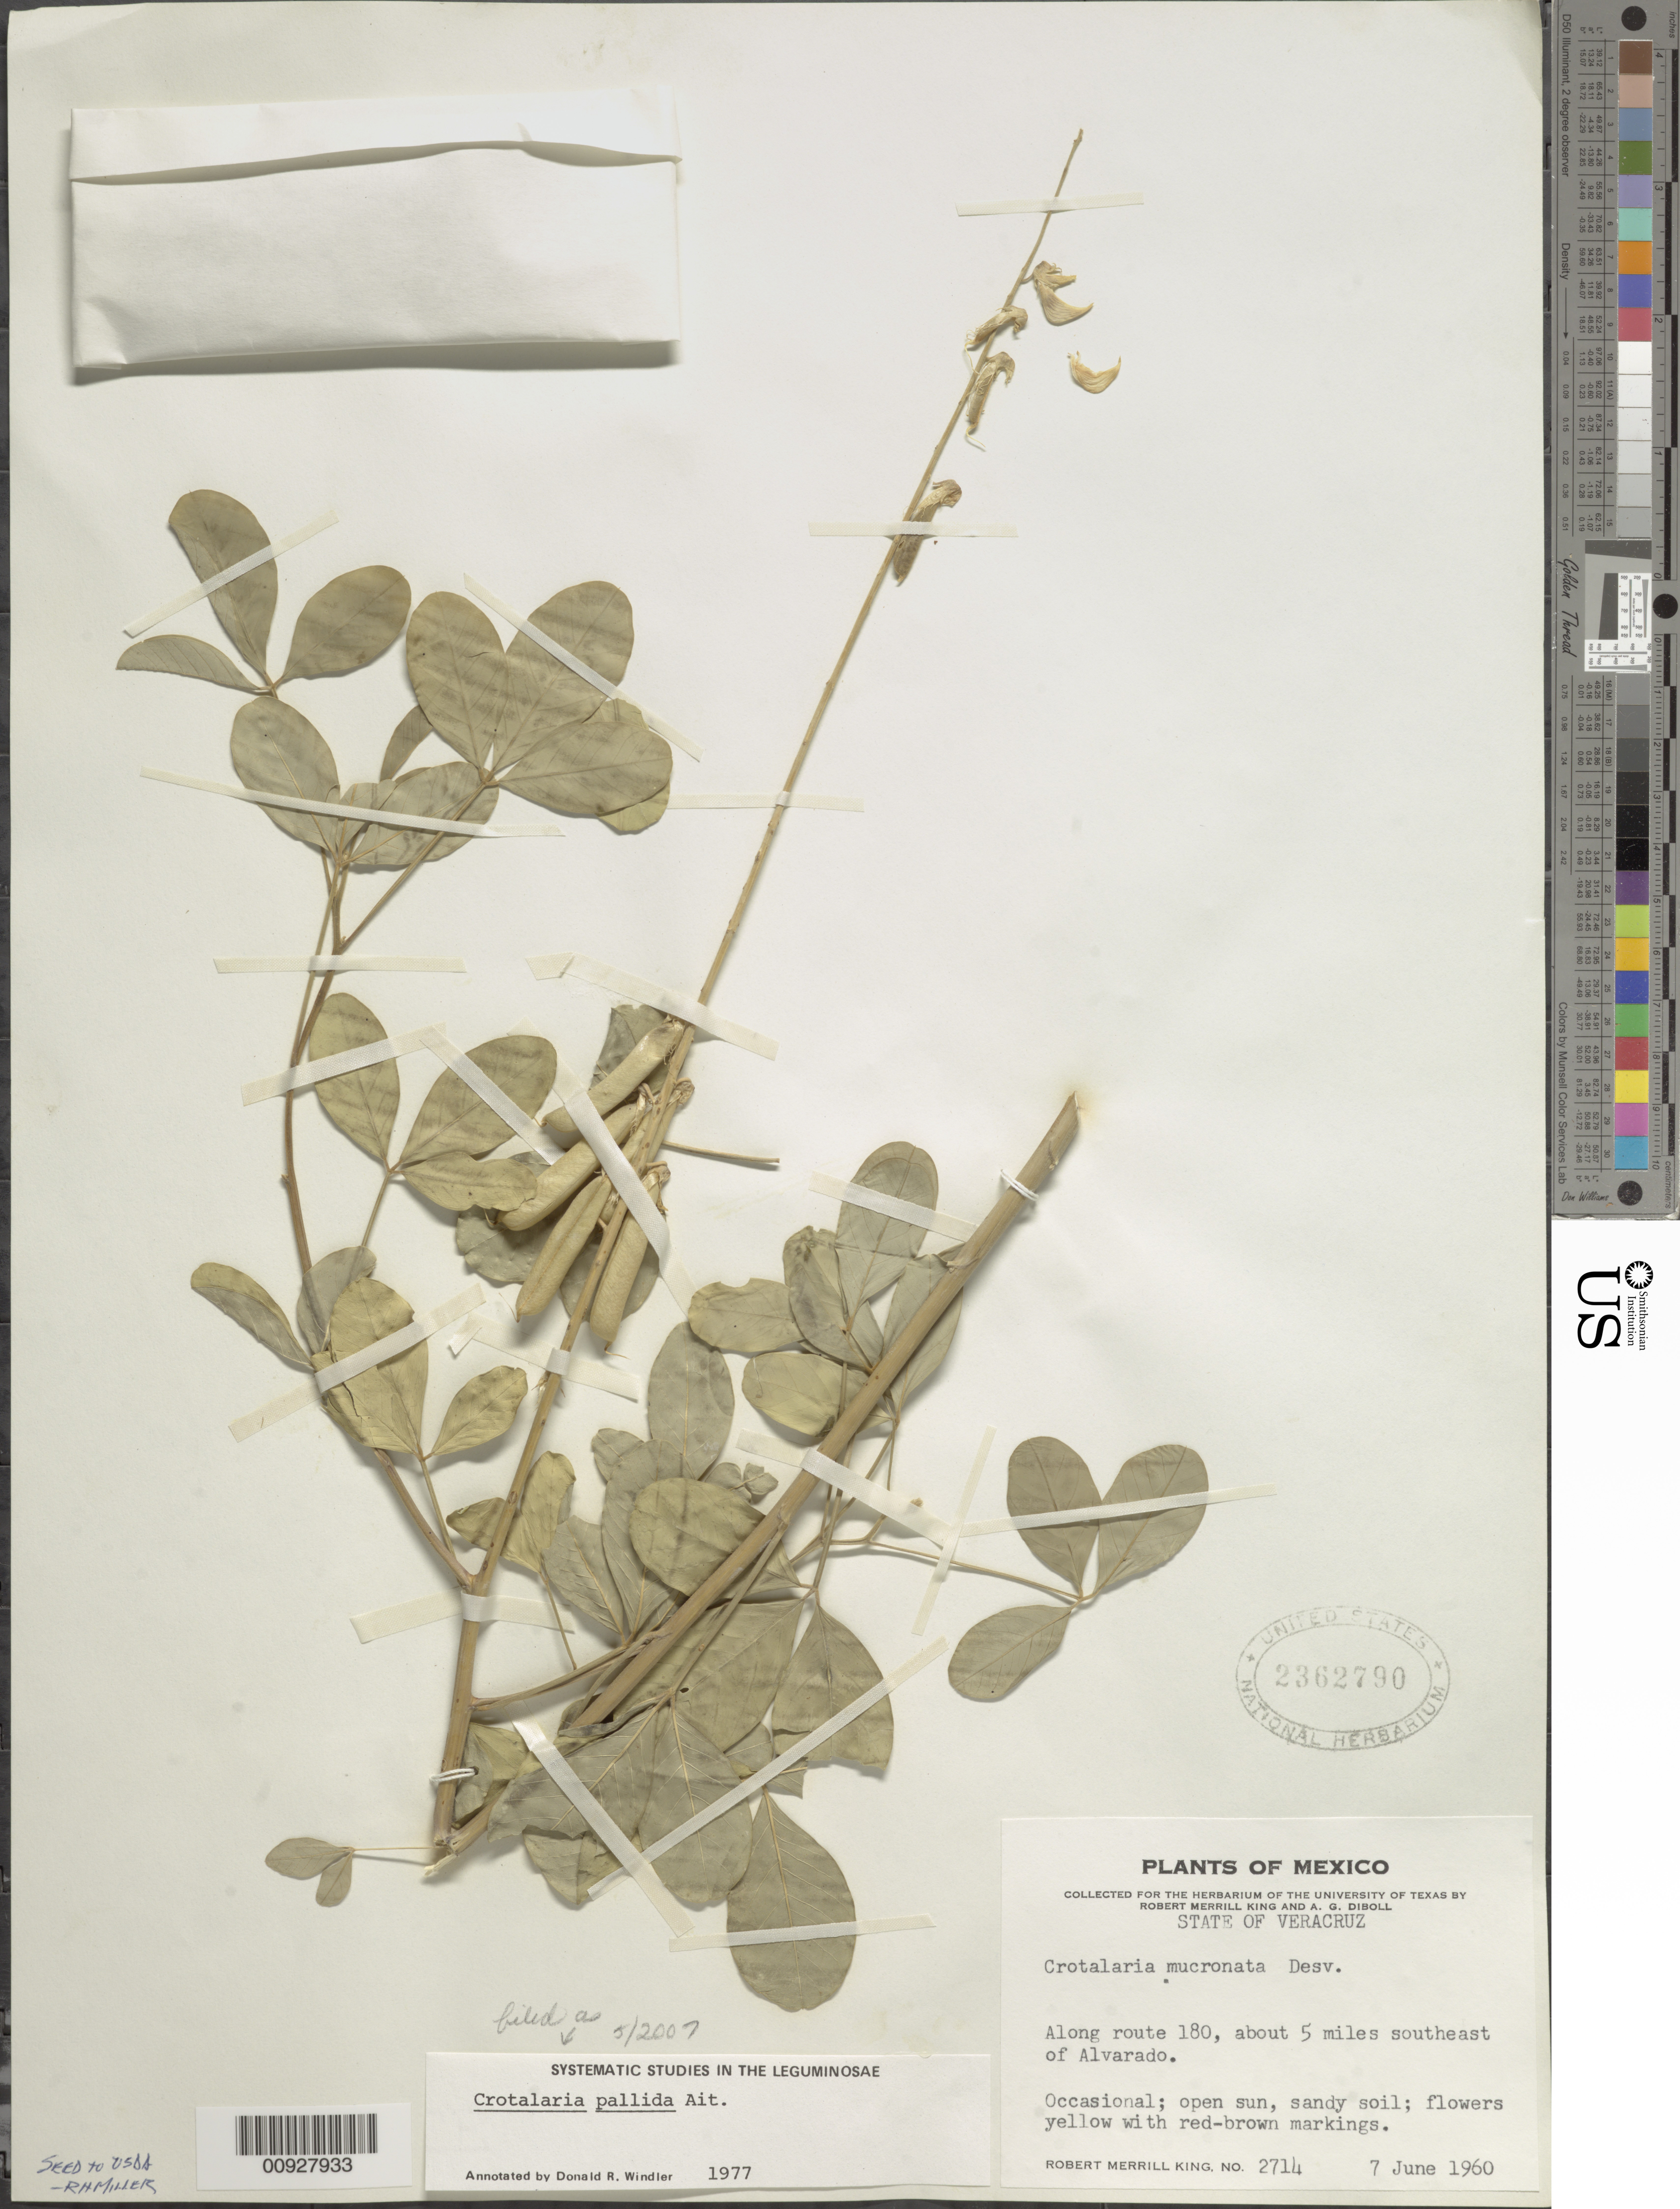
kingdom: Plantae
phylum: Tracheophyta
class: Magnoliopsida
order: Fabales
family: Fabaceae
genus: Crotalaria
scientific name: Crotalaria pallida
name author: Aiton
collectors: R. M. King & A. Diboll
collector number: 2714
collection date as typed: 07 Jun 1960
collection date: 1960-06-07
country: Mexico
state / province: Veracruz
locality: Along route 180, about 5 miles southeast of Alvarado.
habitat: Open sun, sandy soil.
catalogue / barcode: US 2362790